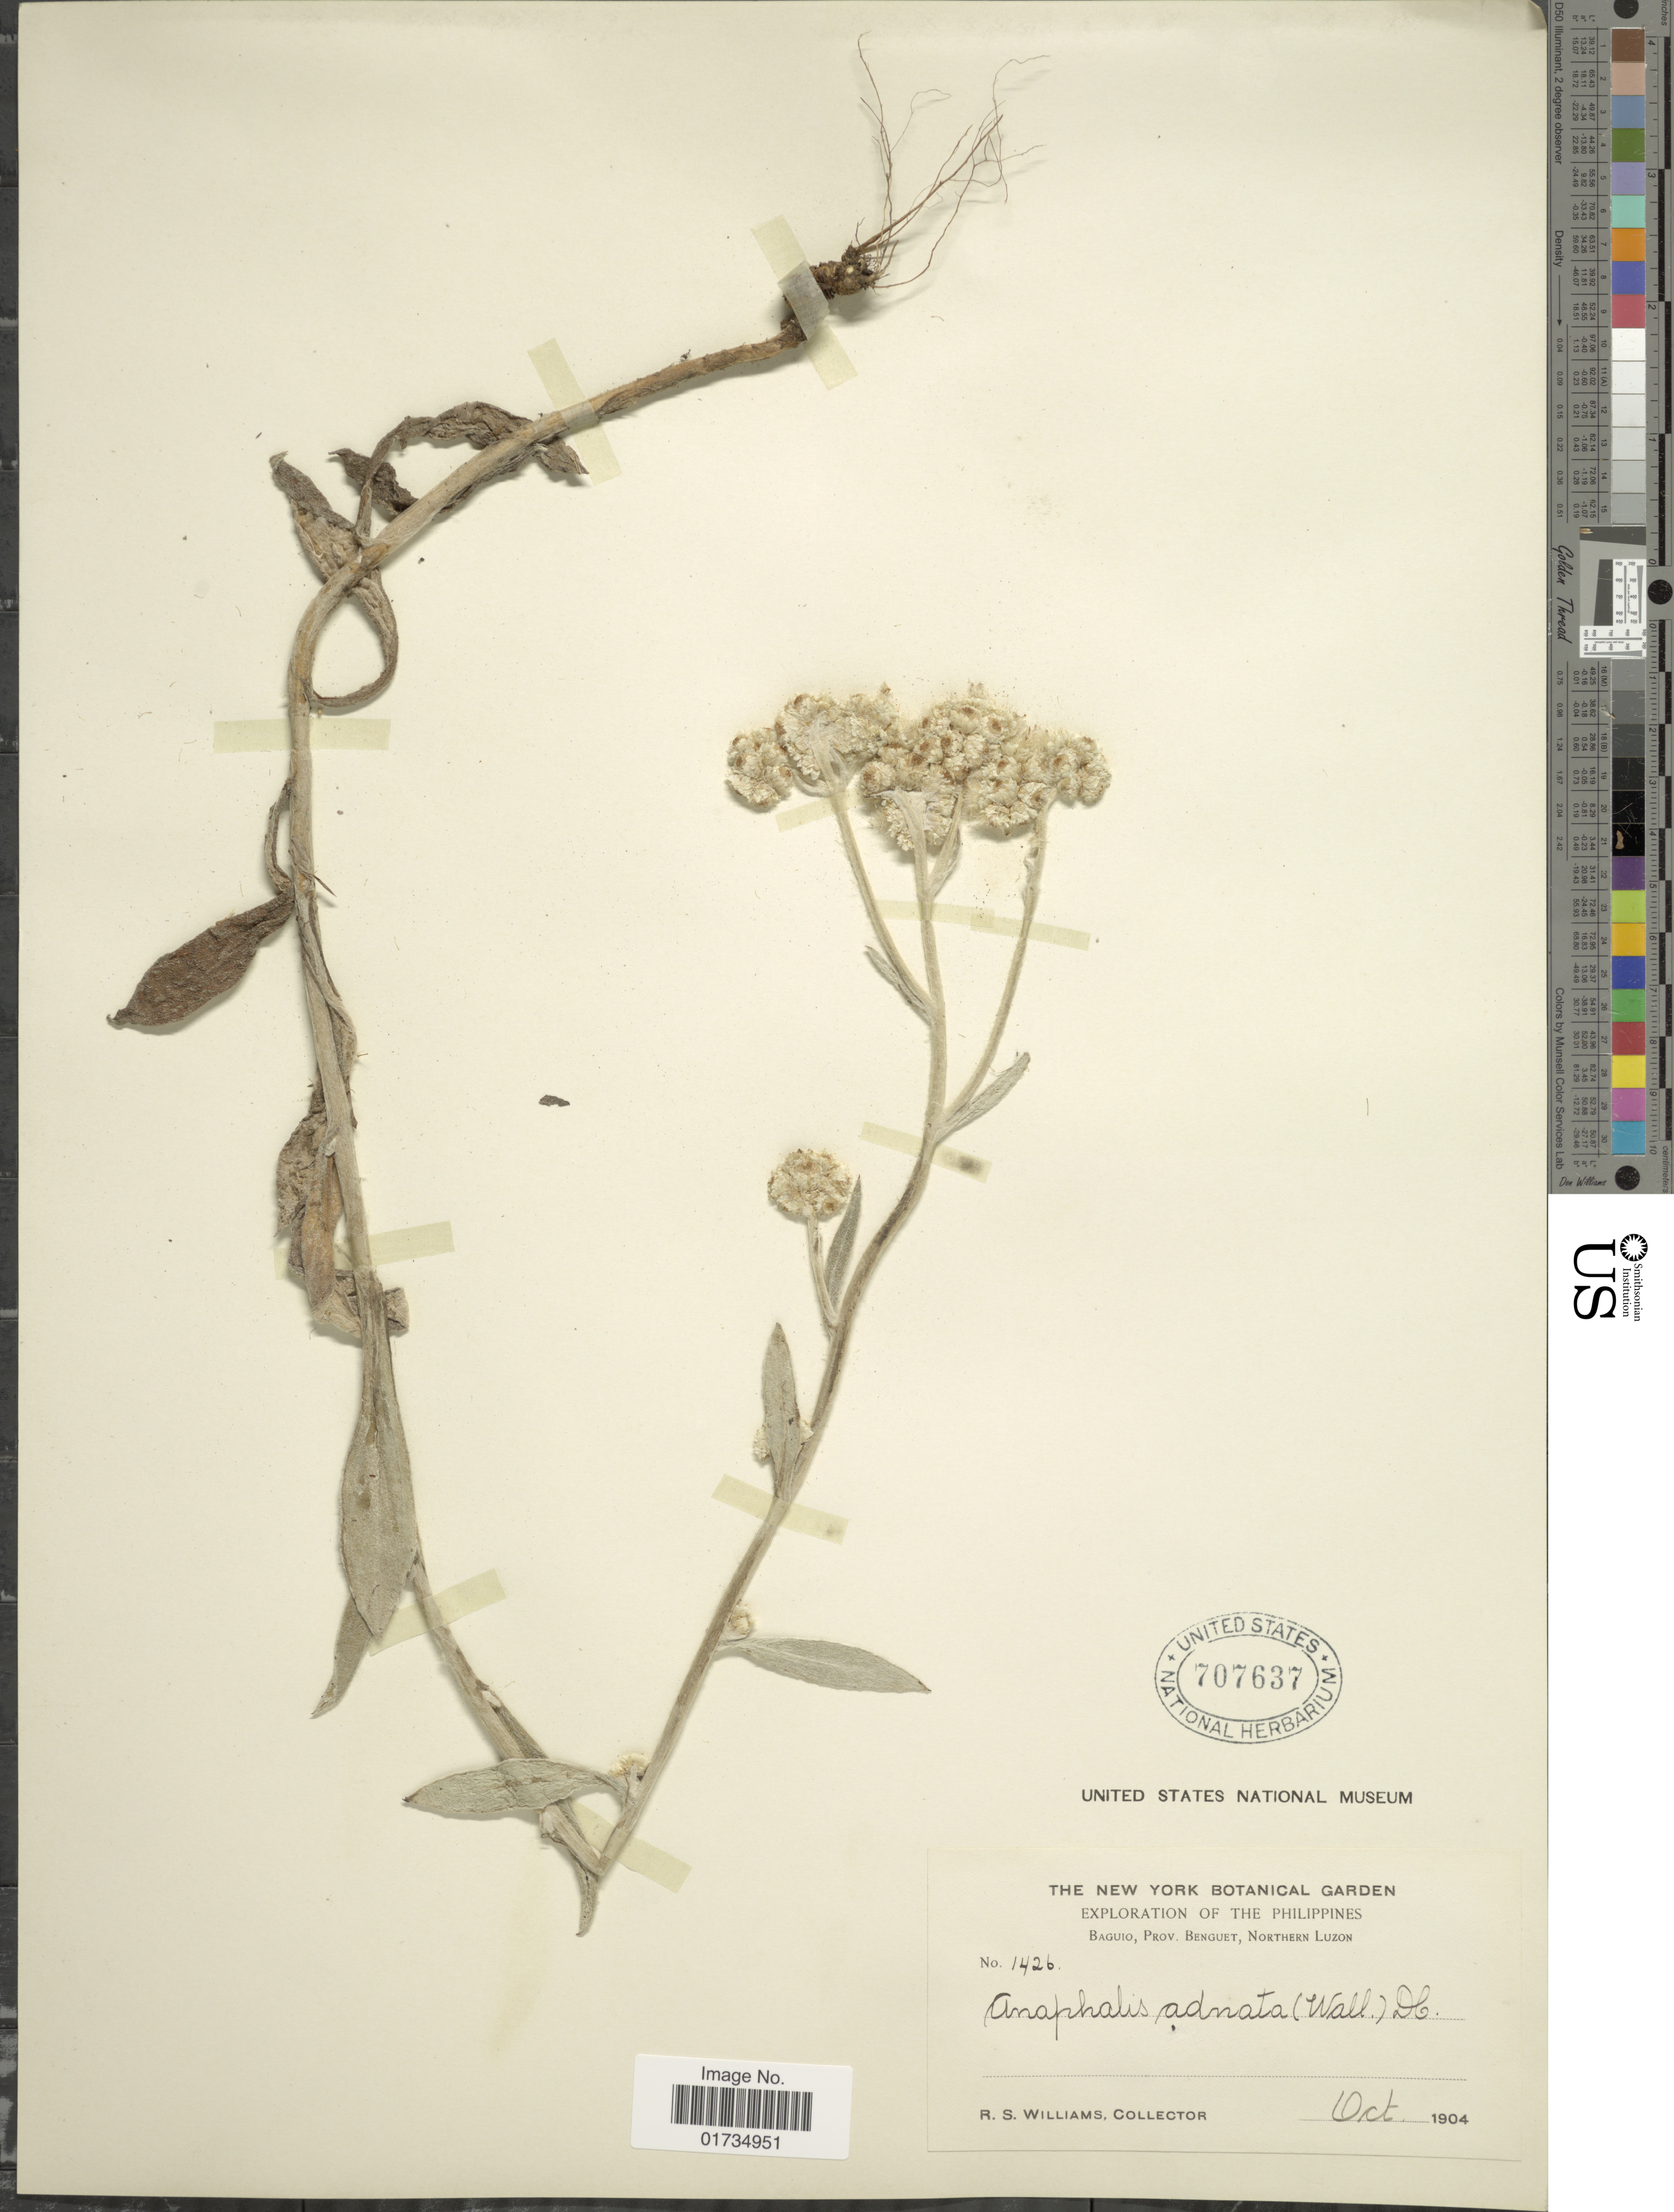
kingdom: Plantae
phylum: Tracheophyta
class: Magnoliopsida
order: Asterales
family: Asteraceae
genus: Anaphalis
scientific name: Anaphalis adnata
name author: DC.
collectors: R. S. Williams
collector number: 1426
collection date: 1904-10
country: Philippines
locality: The Philippines. Baguio, Prov. Benguet, Northern Luzon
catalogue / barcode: US 707637